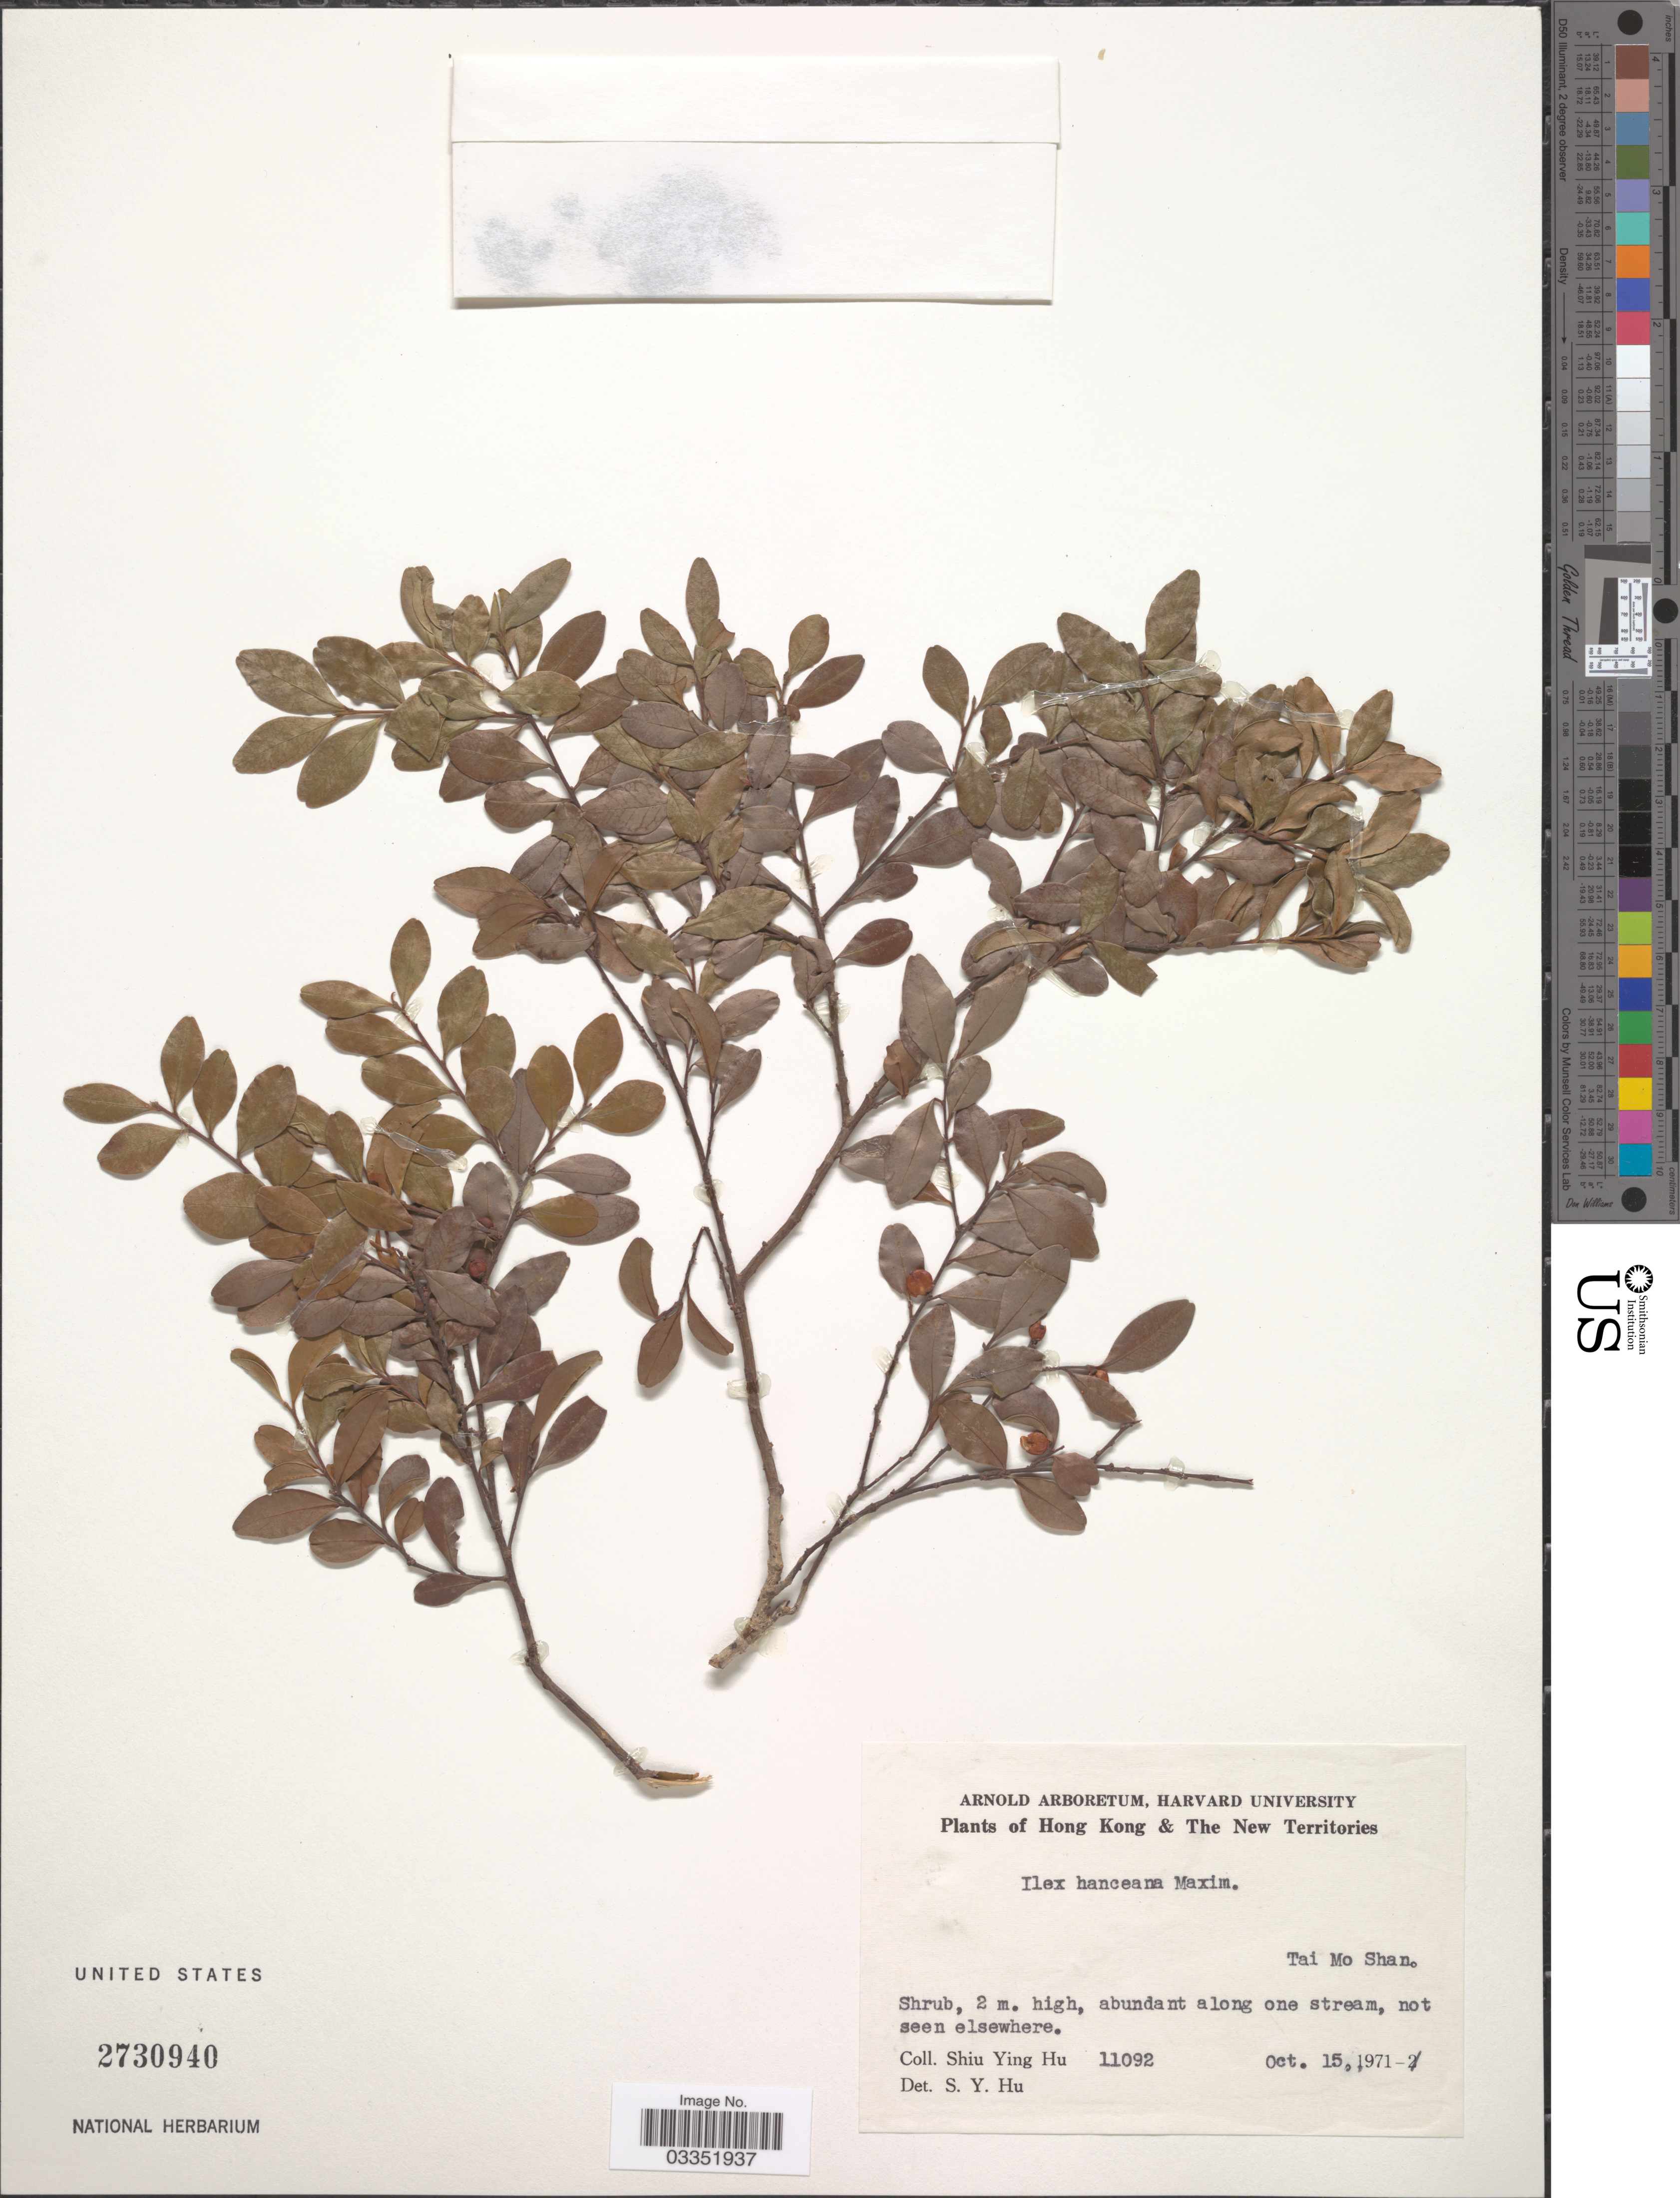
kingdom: Plantae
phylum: Tracheophyta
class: Magnoliopsida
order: Aquifoliales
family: Aquifoliaceae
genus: Ilex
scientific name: Ilex hanceana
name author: Maxim.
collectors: S. Y. Hu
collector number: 11092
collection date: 1971-10-15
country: China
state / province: Hong Kong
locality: Hong Kong & The New Territories. Tai Mo Shan.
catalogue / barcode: US 2730940